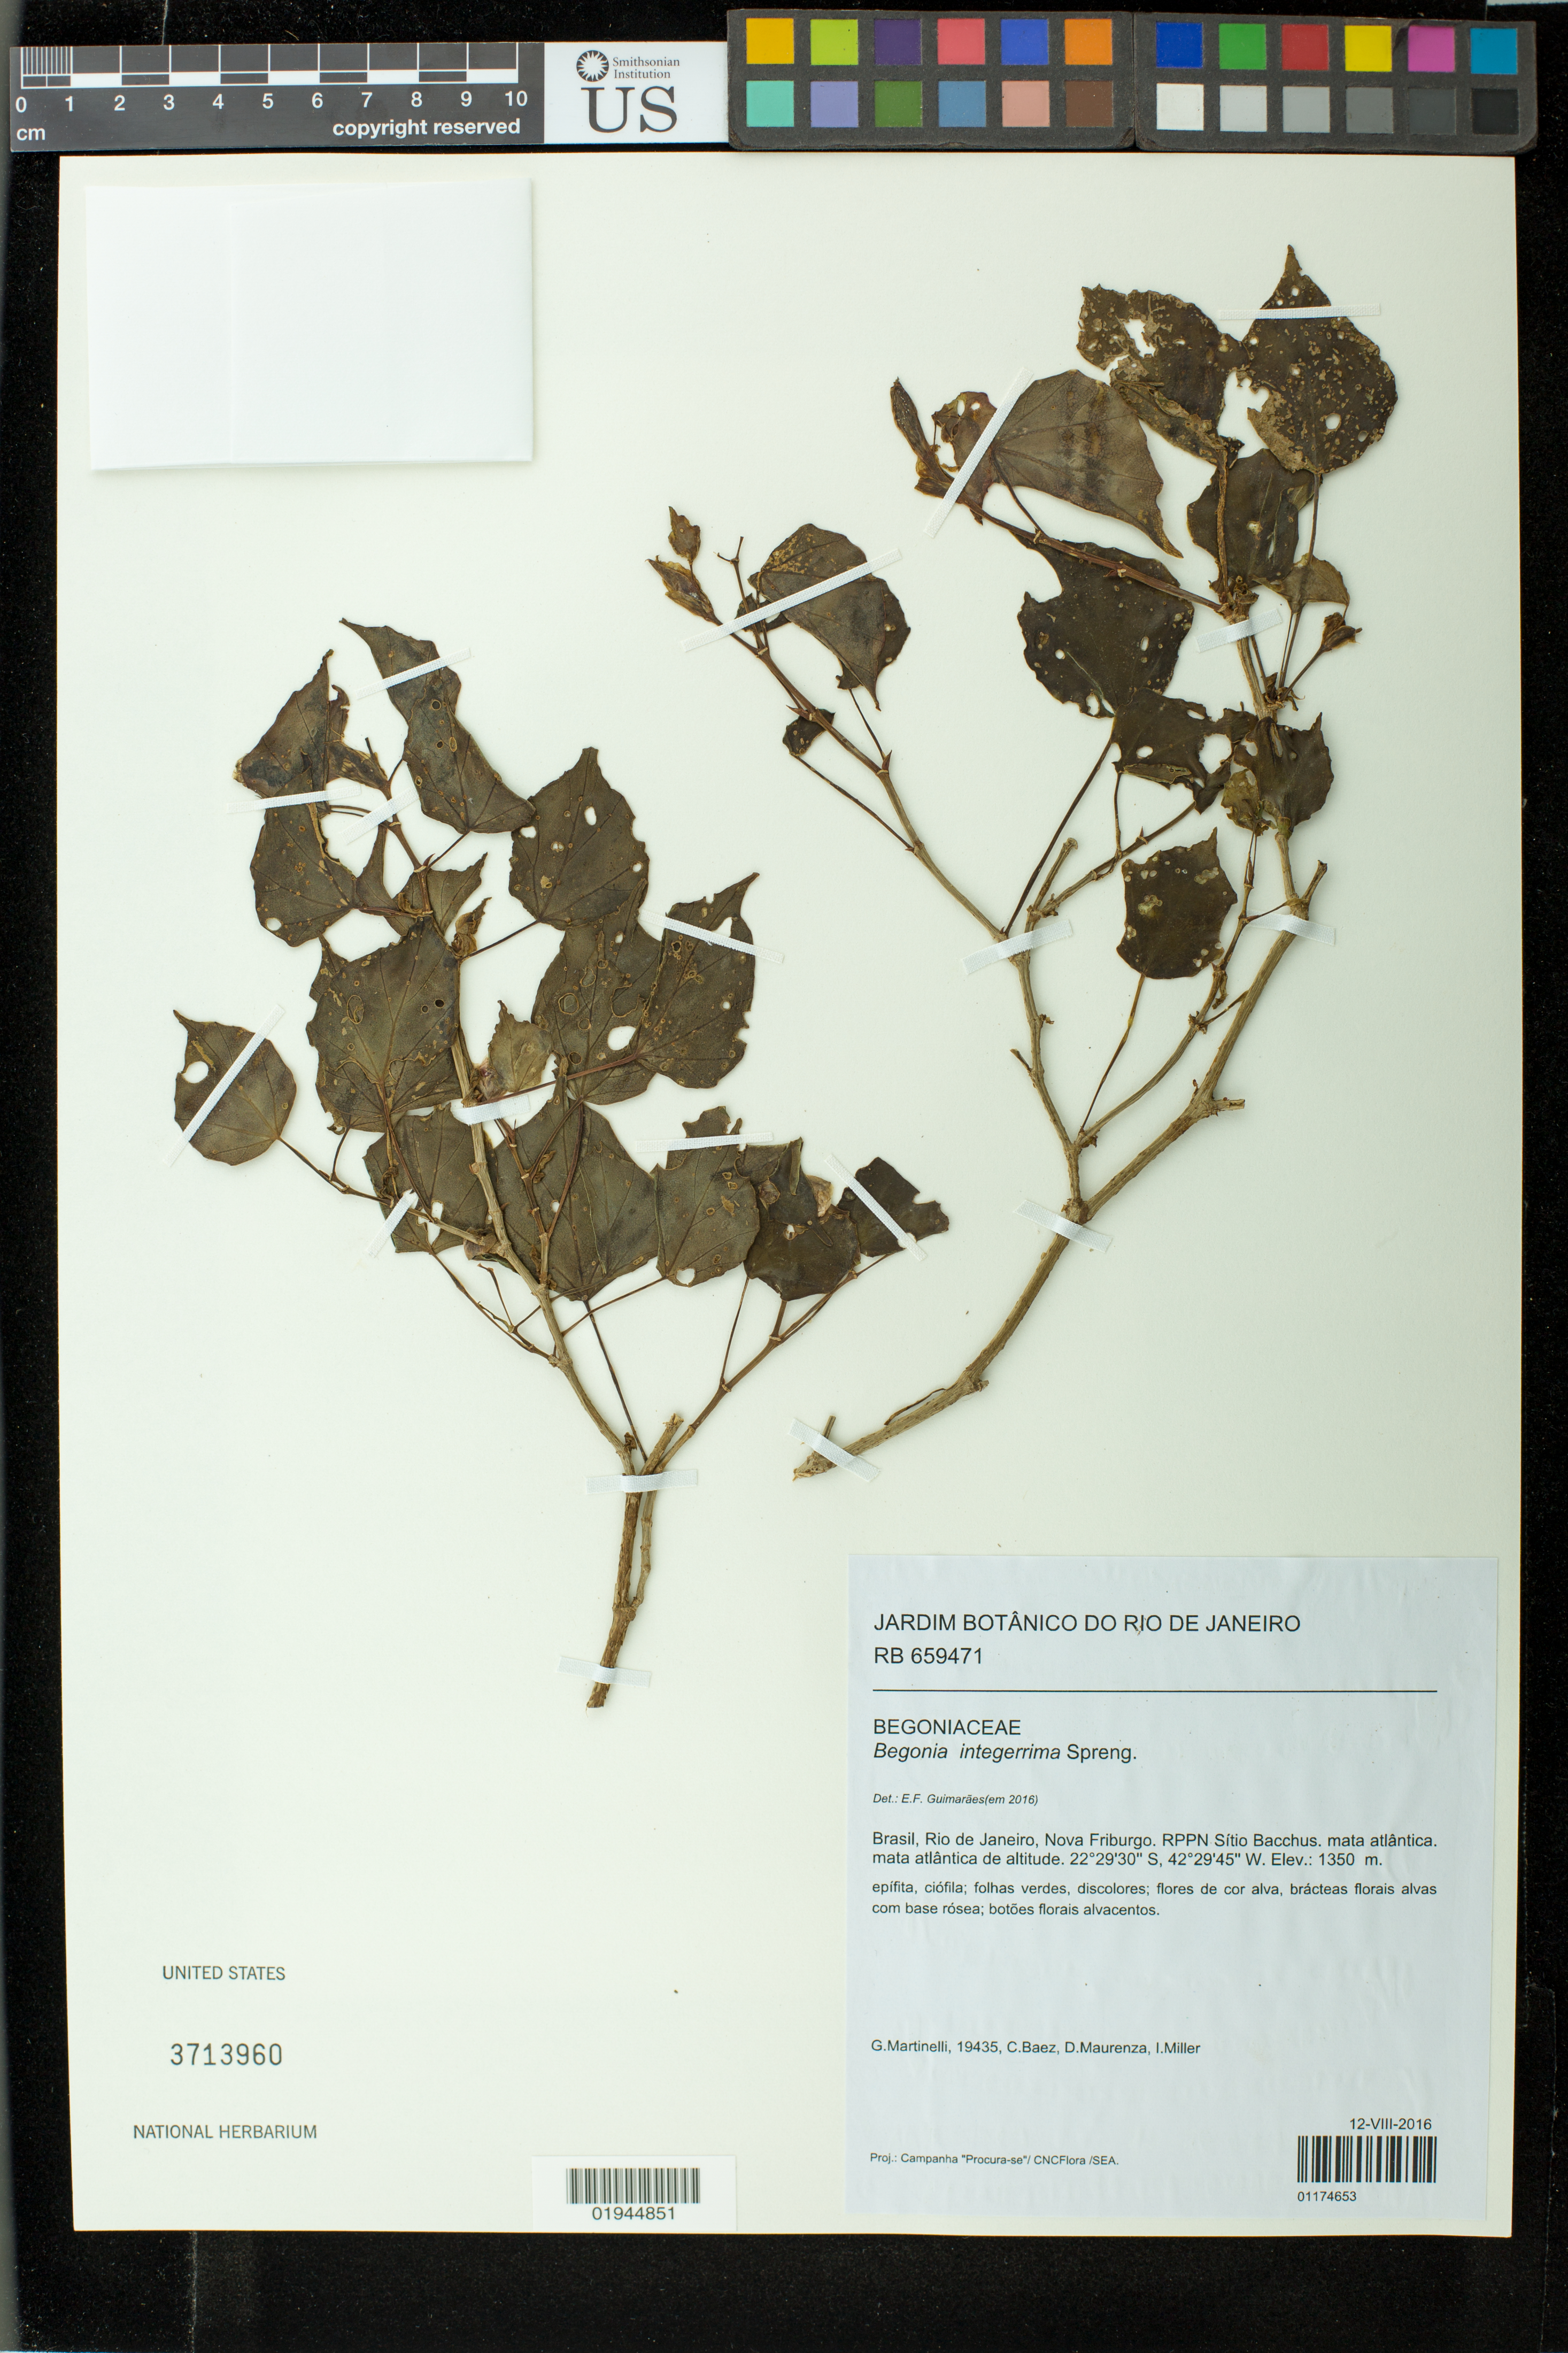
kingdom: Plantae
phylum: Tracheophyta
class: Magnoliopsida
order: Cucurbitales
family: Begoniaceae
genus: Begonia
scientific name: Begonia integerrima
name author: Spreng.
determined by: Guimarães, E. F.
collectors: G. Martinelli, C. Baez, D. Maurenza & I. Miller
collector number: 19435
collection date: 2016-08-12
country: Brazil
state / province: Rio de Janeiro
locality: Nova Friburgo. RPPN Sitio Bacchus.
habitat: mata atlantica de altitude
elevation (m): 1350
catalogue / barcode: US 3713960